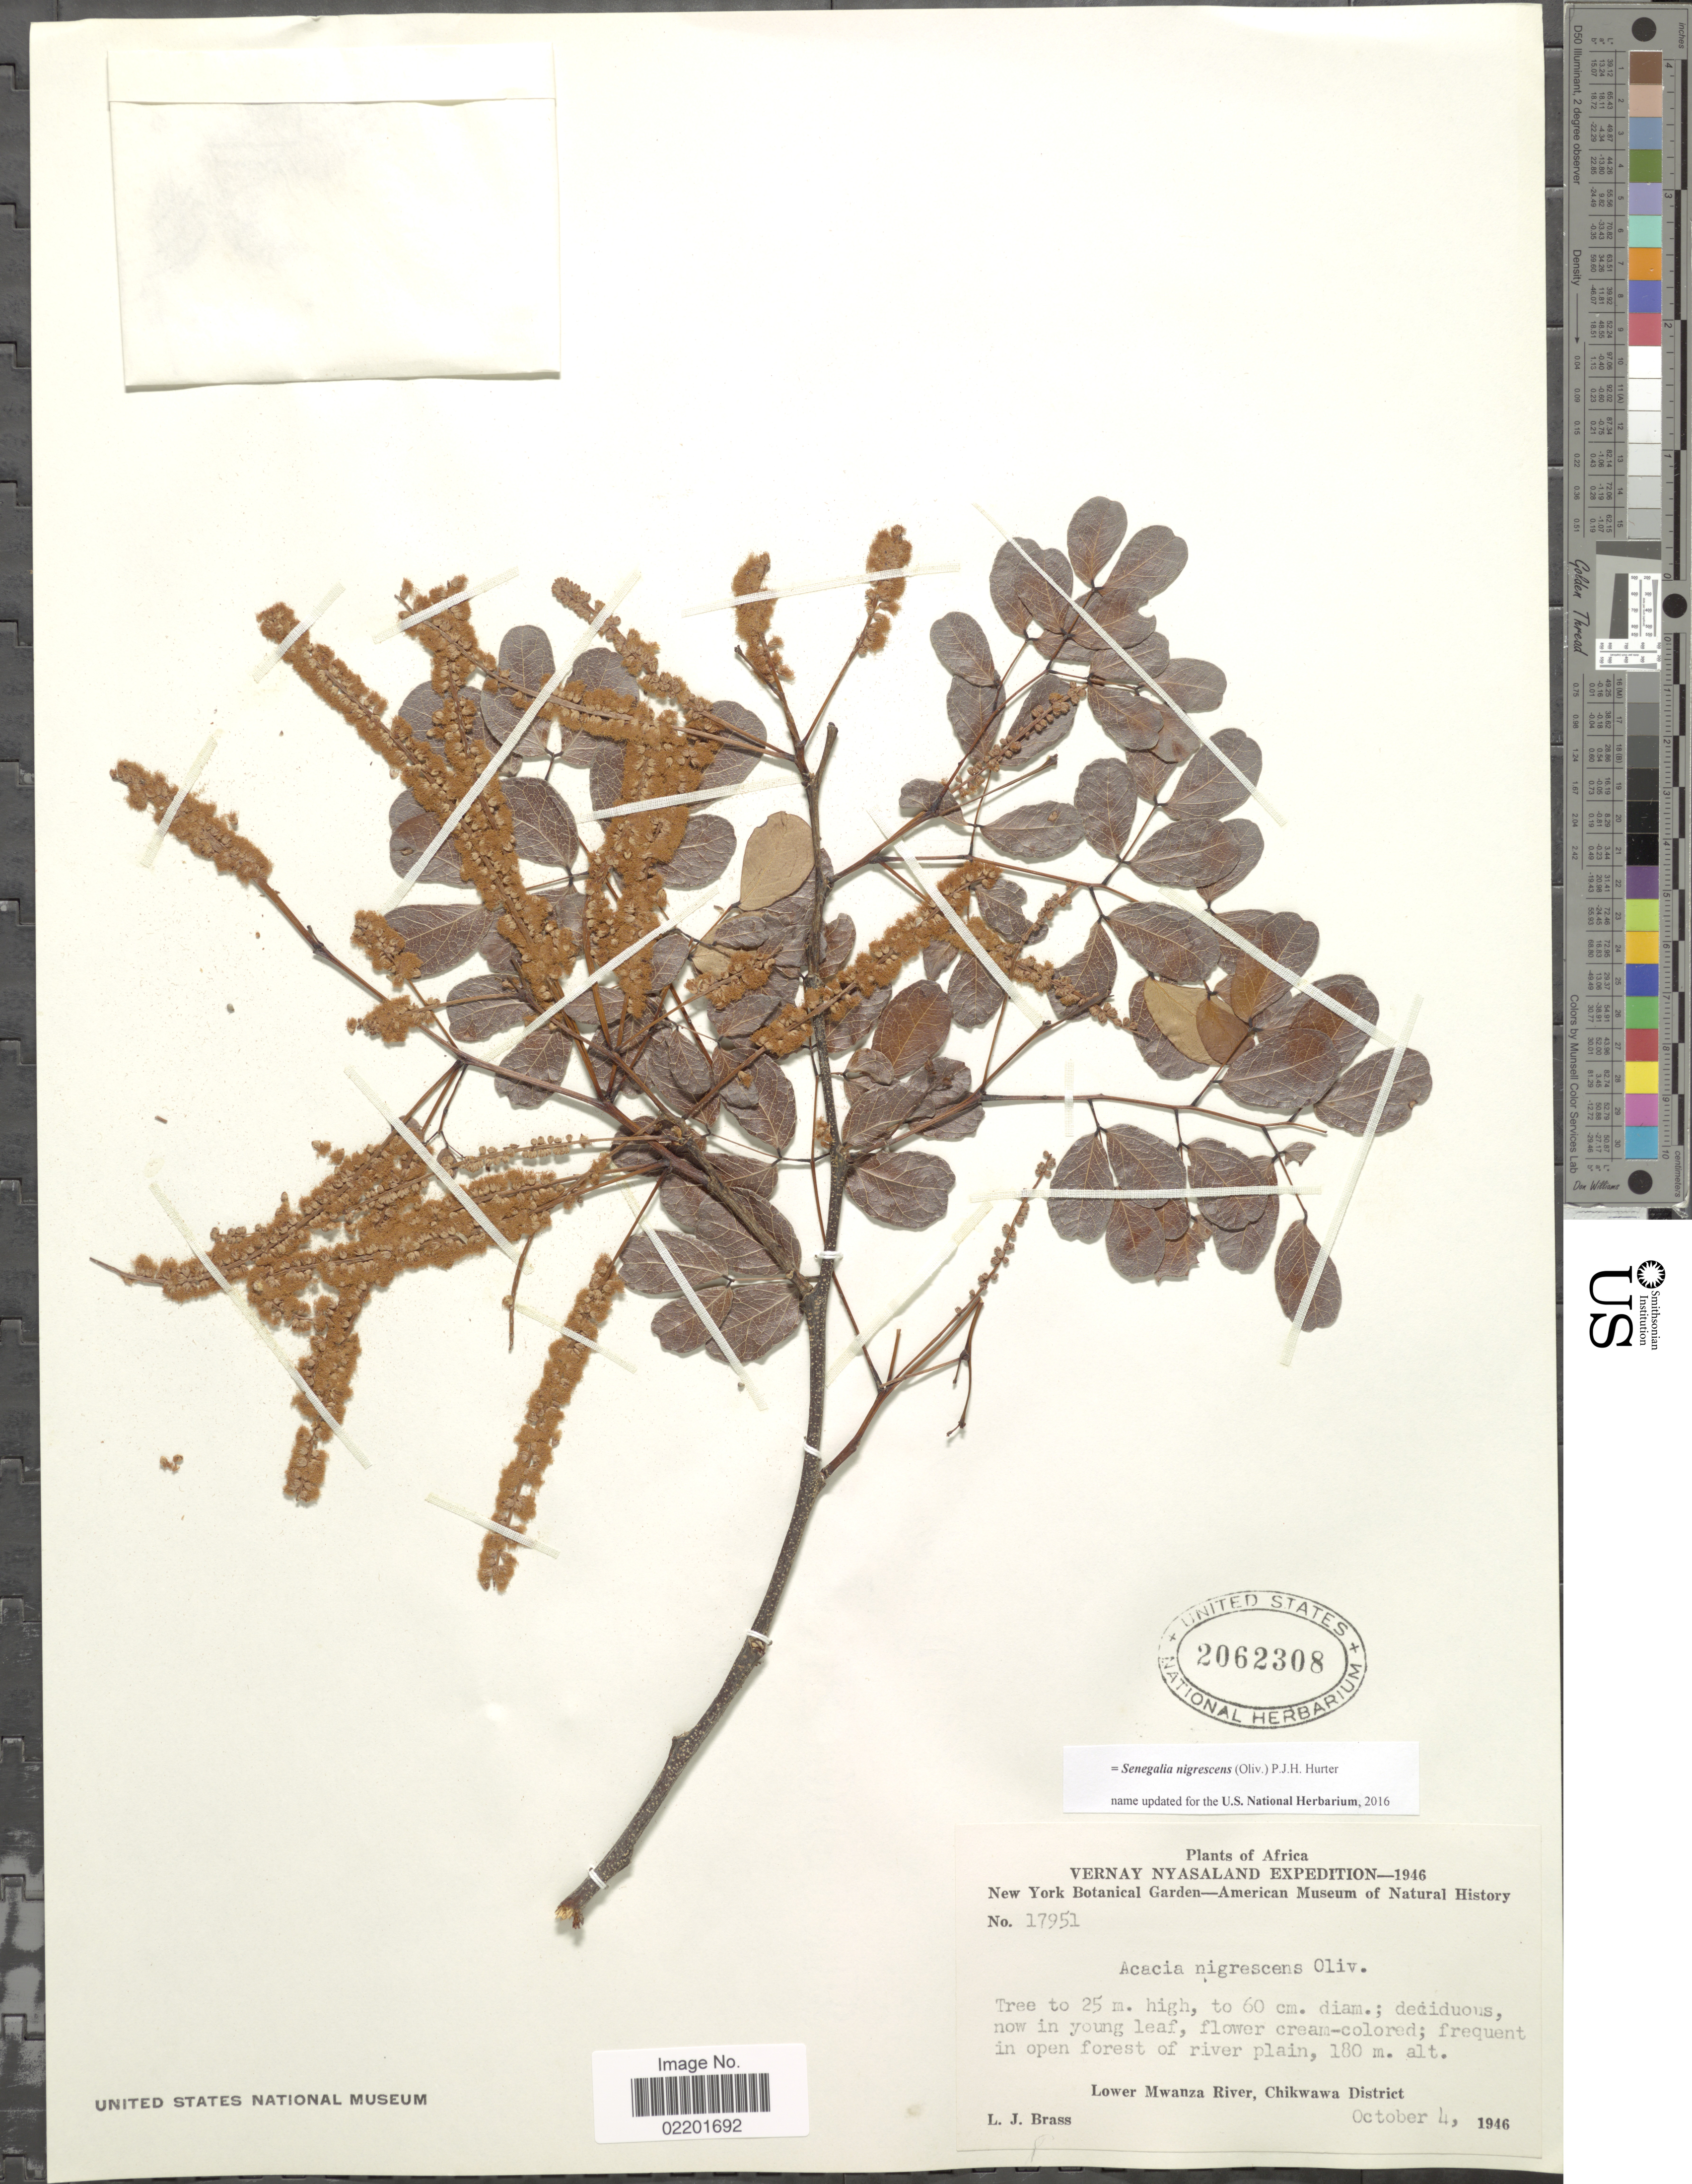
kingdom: Plantae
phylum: Tracheophyta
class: Magnoliopsida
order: Fabales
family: Fabaceae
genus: Senegalia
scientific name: Senegalia nigrescens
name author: (Oliv.) P.J.H. Hurter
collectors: L. J. Brass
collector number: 17951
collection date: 1946-10-04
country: Malawi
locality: Vernay Nyasaland, Lower Mwanza River, Chikwawa District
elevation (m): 180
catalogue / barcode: US 2062308